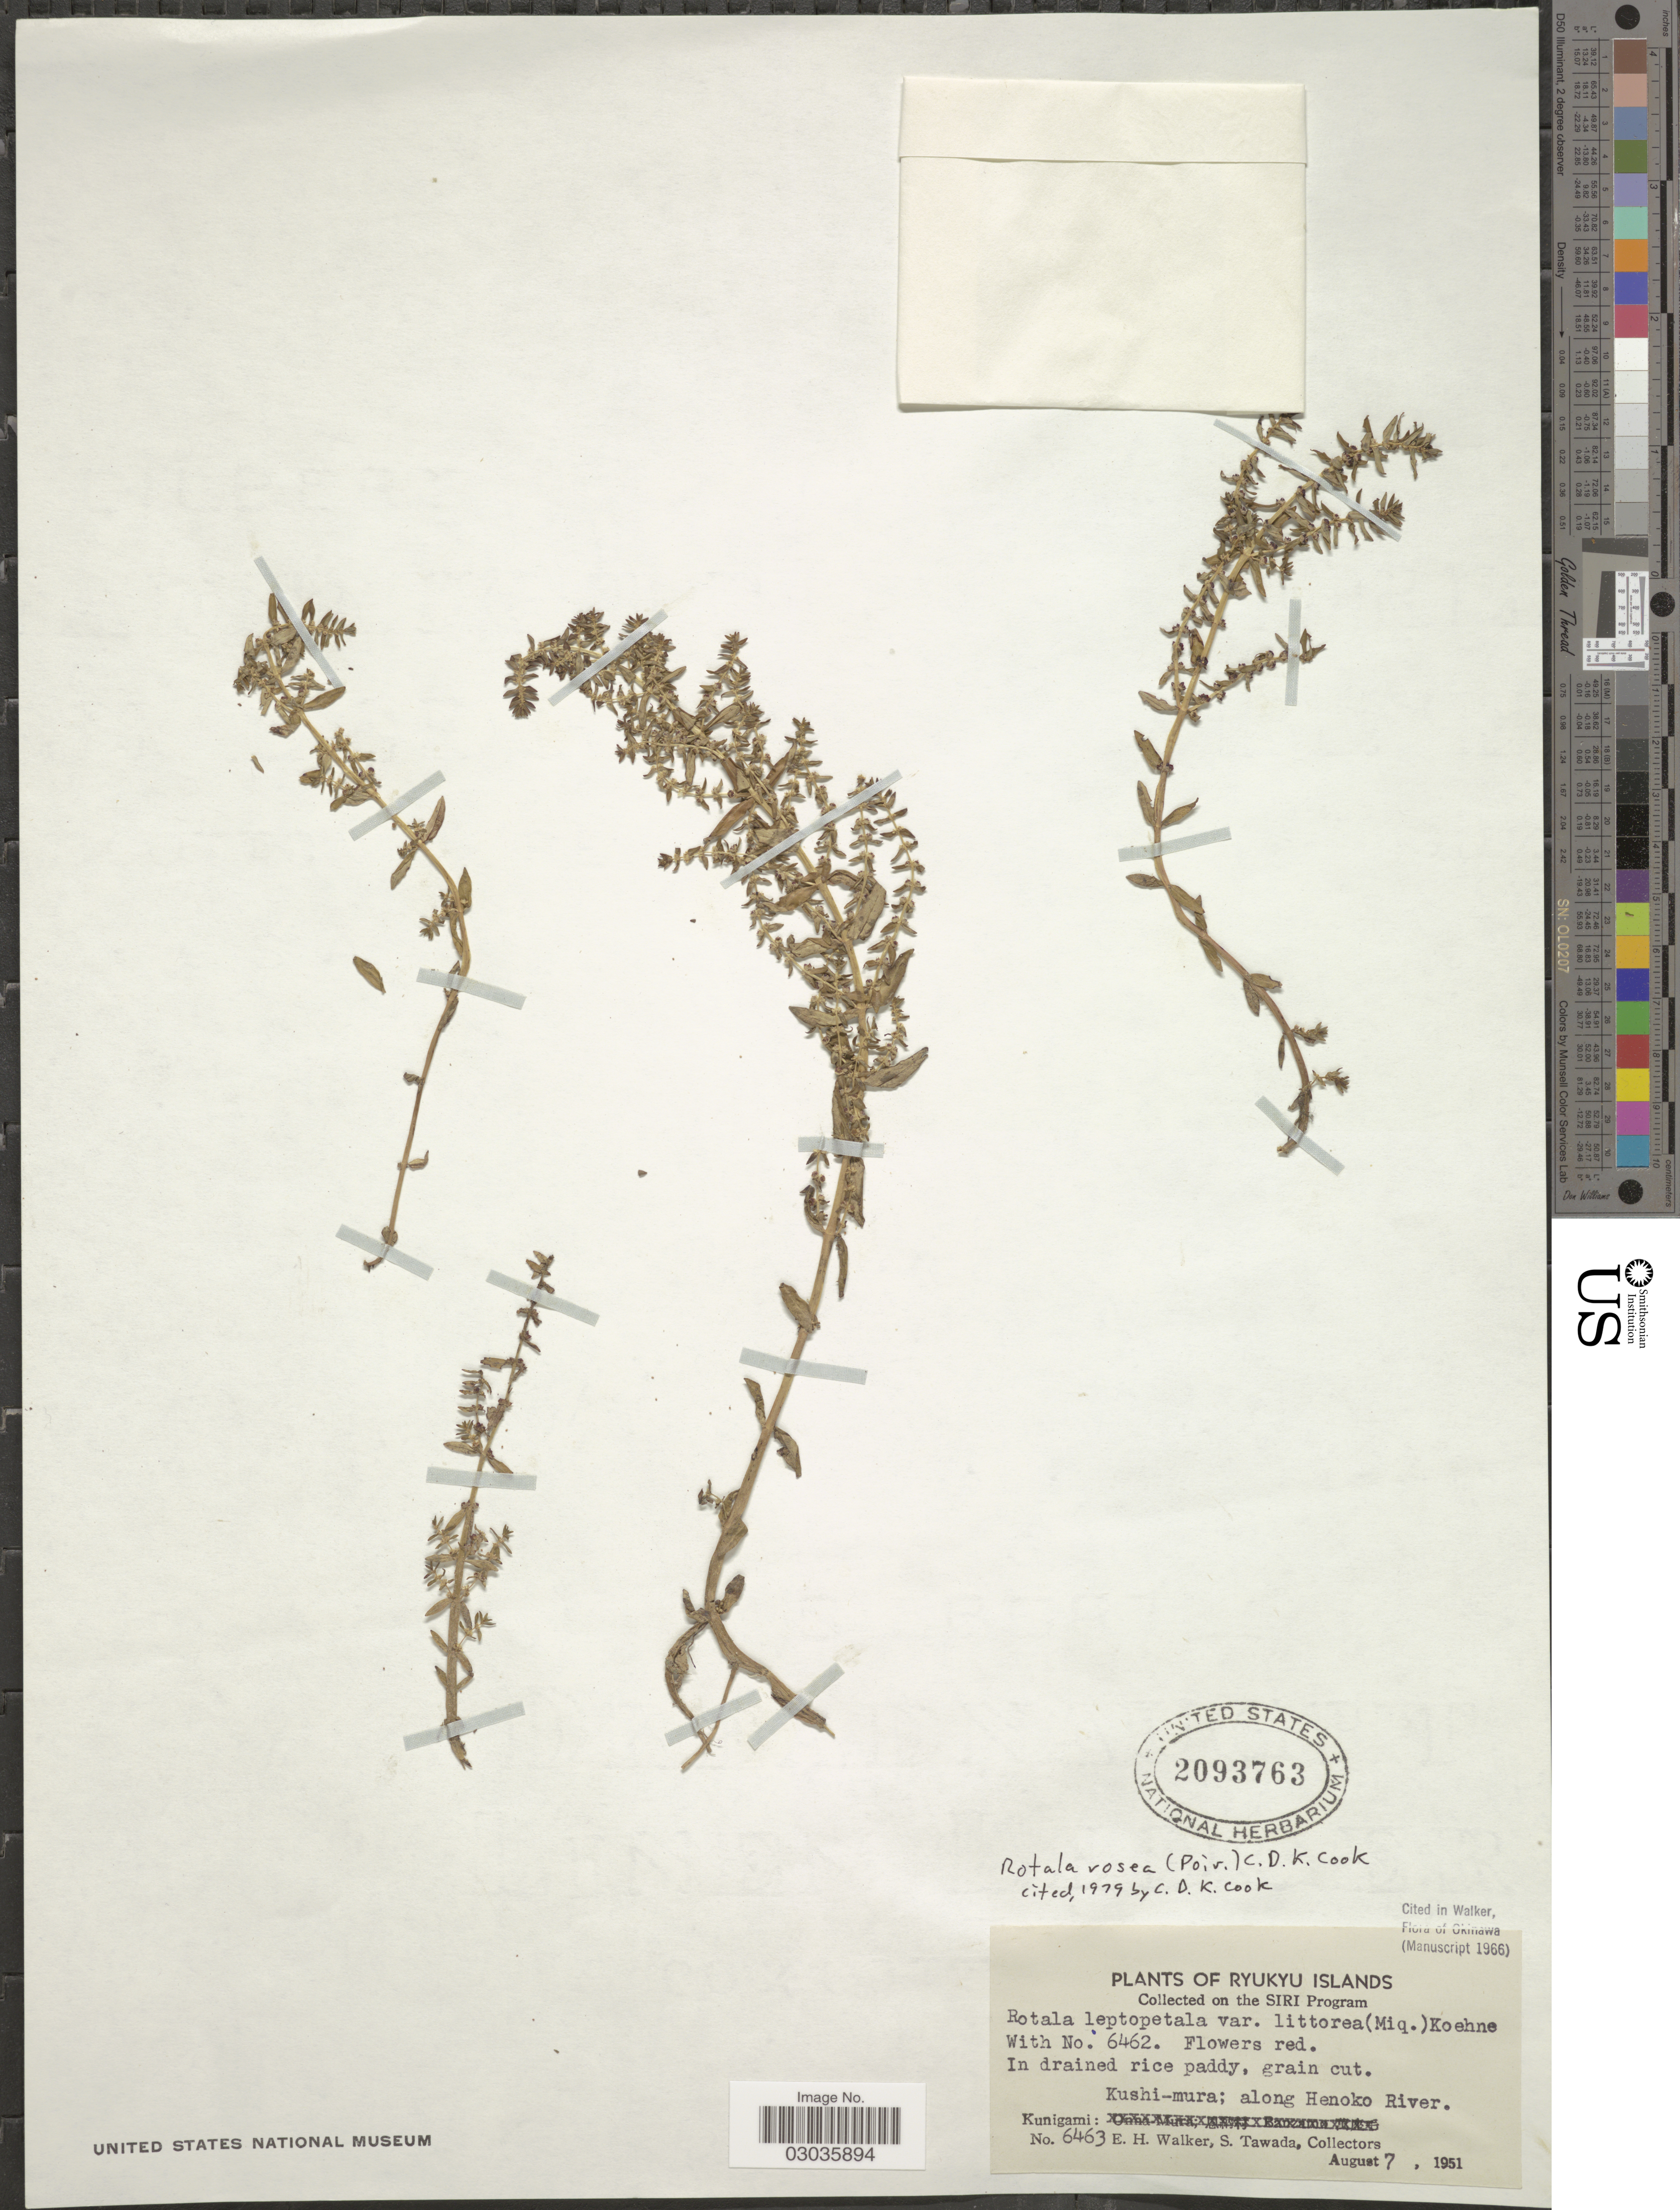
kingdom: Plantae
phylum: Tracheophyta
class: Magnoliopsida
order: Myrtales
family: Lythraceae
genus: Rotala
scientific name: Rotala rosea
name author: (Poir.) C.D.K. Cook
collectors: E. H. Walker & S. Tawada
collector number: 6463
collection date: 1951-08-07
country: Japan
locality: Ryukyu Islands. Kunigami: Kushi-mura; along Henoko River.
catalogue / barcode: US 2093763